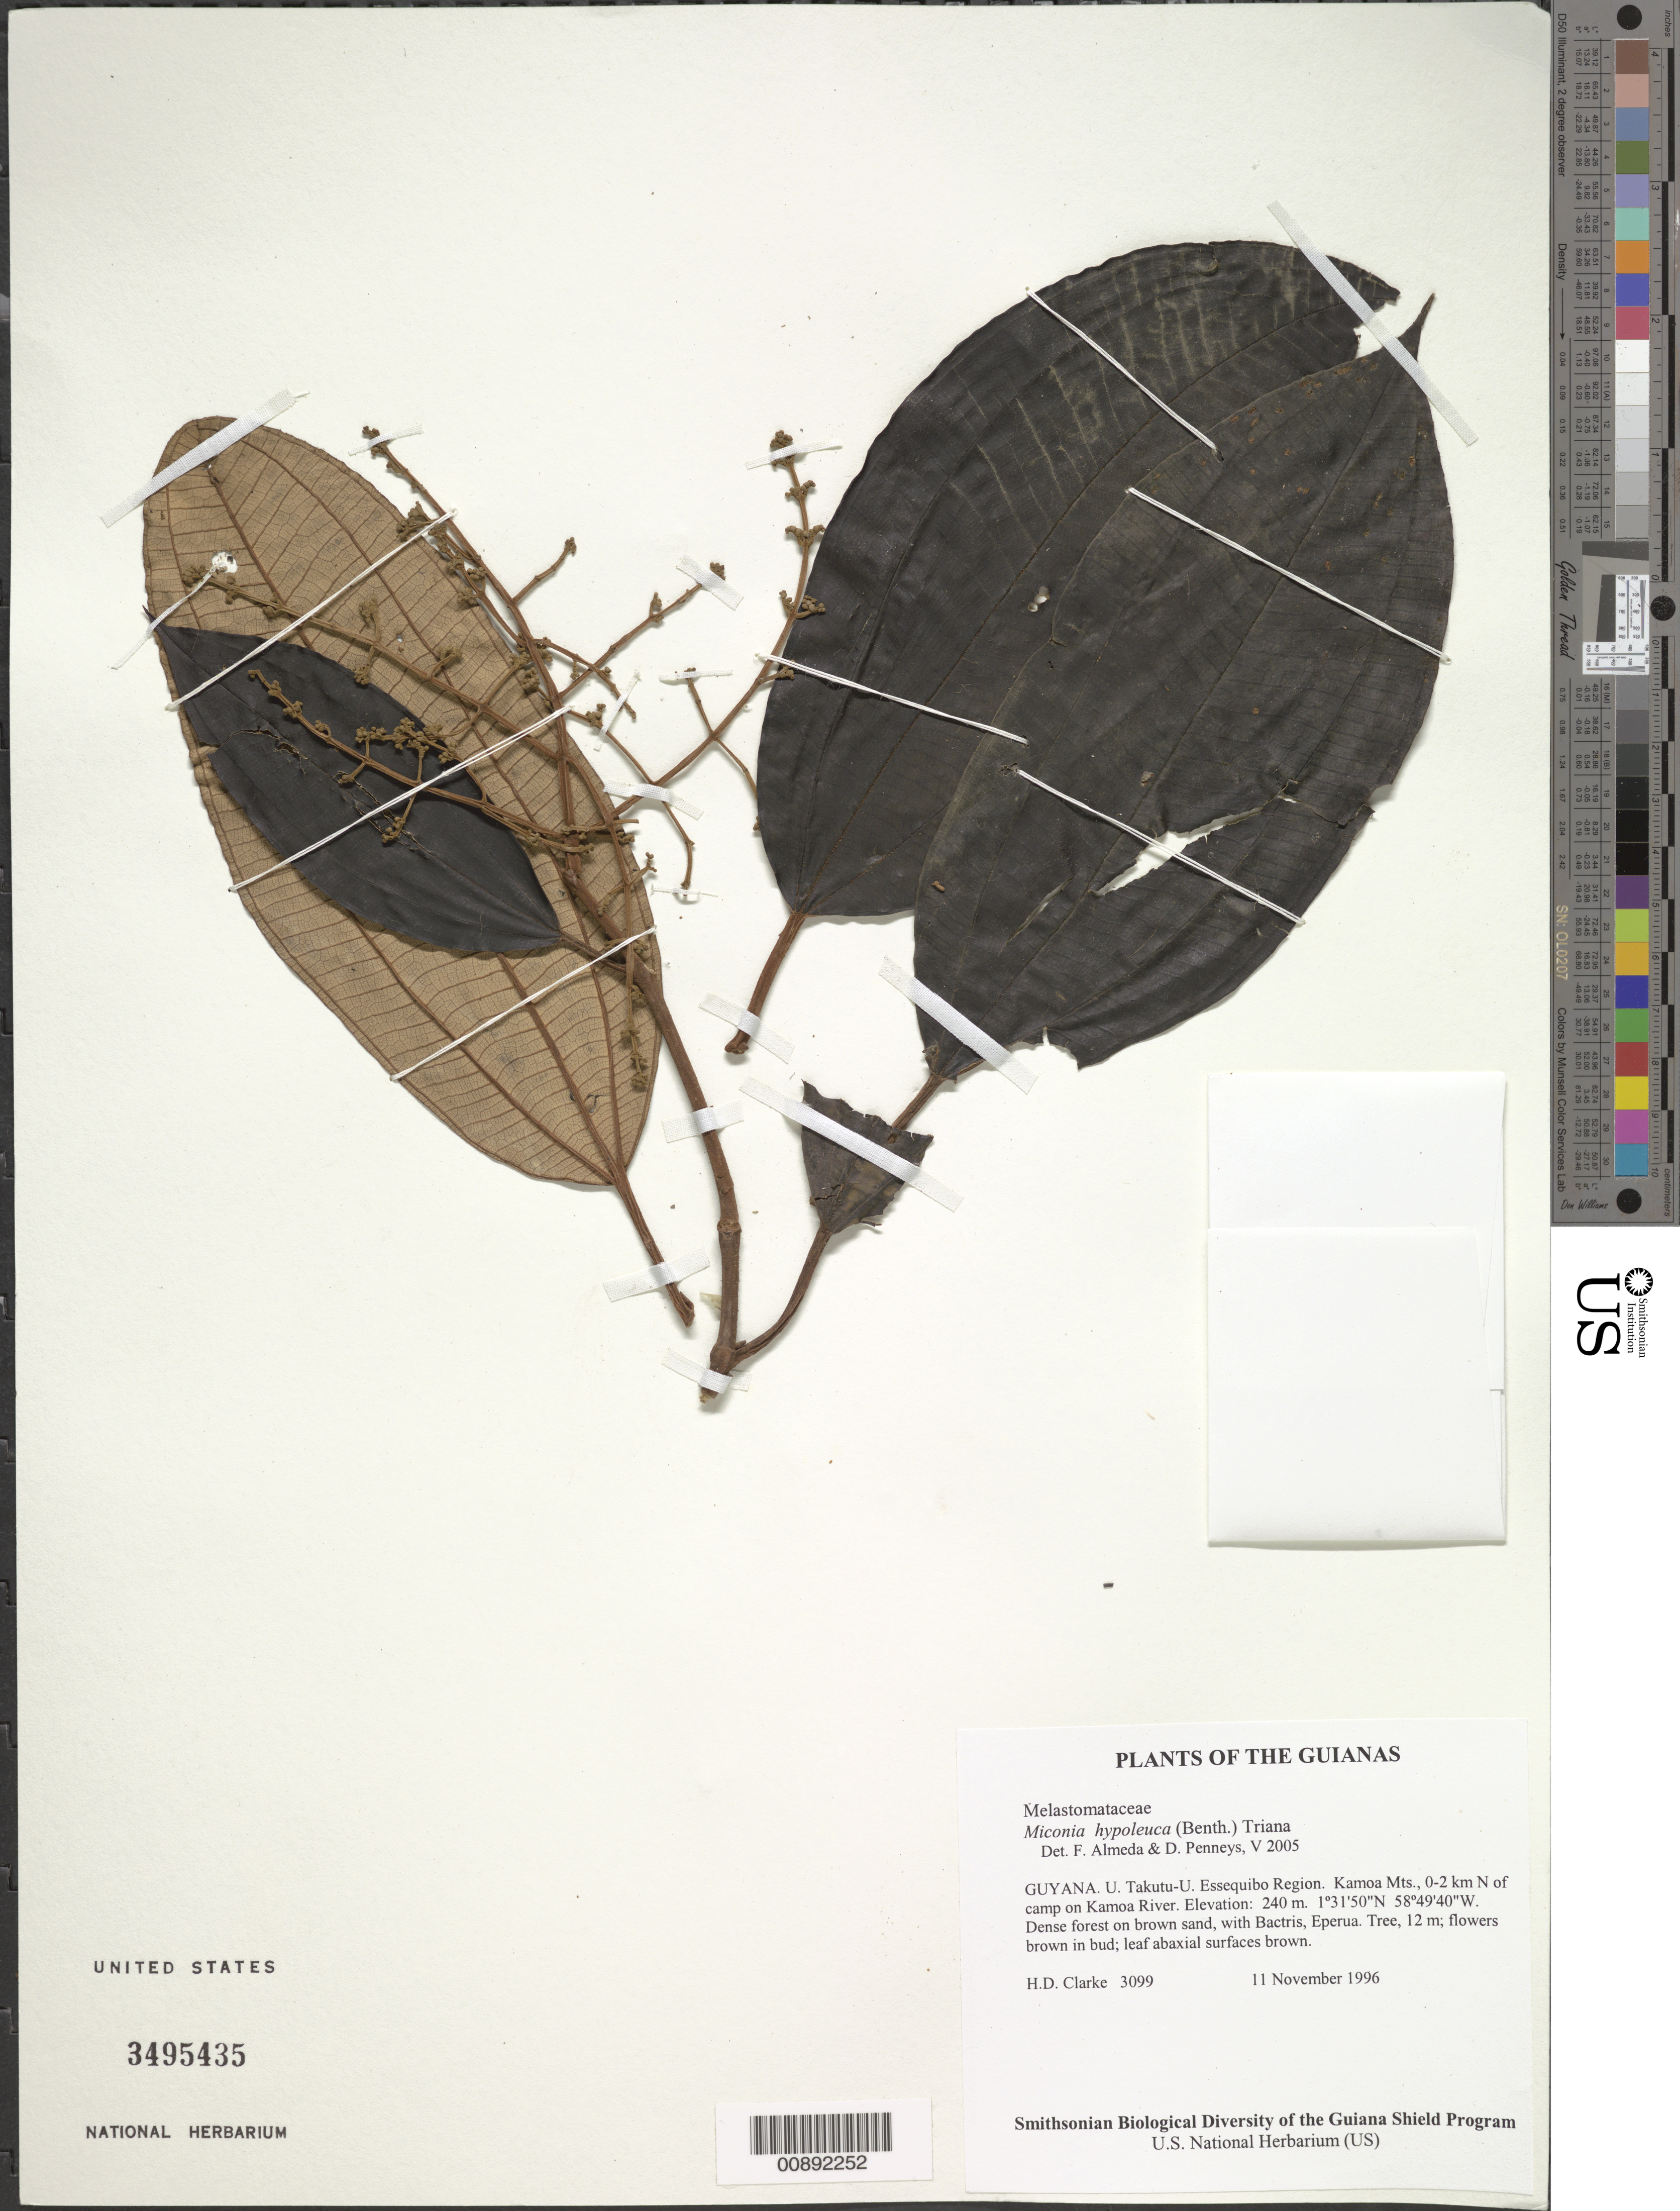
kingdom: Plantae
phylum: Tracheophyta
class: Magnoliopsida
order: Myrtales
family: Melastomataceae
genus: Miconia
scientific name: Miconia hypoleuca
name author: (Benth.) Triana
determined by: Almeda, F.; Penneys, D. S.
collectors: H. D. Clarke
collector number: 3099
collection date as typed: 11 November 1996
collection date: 1996-11-11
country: Guyana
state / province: U. Takutu-U. Essequibo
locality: Kamoa Mts., 0-2 km N of camp on Kamoa River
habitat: Dense forest on brown sand, with Bactris, Eperua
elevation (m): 240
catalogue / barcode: US 3495435